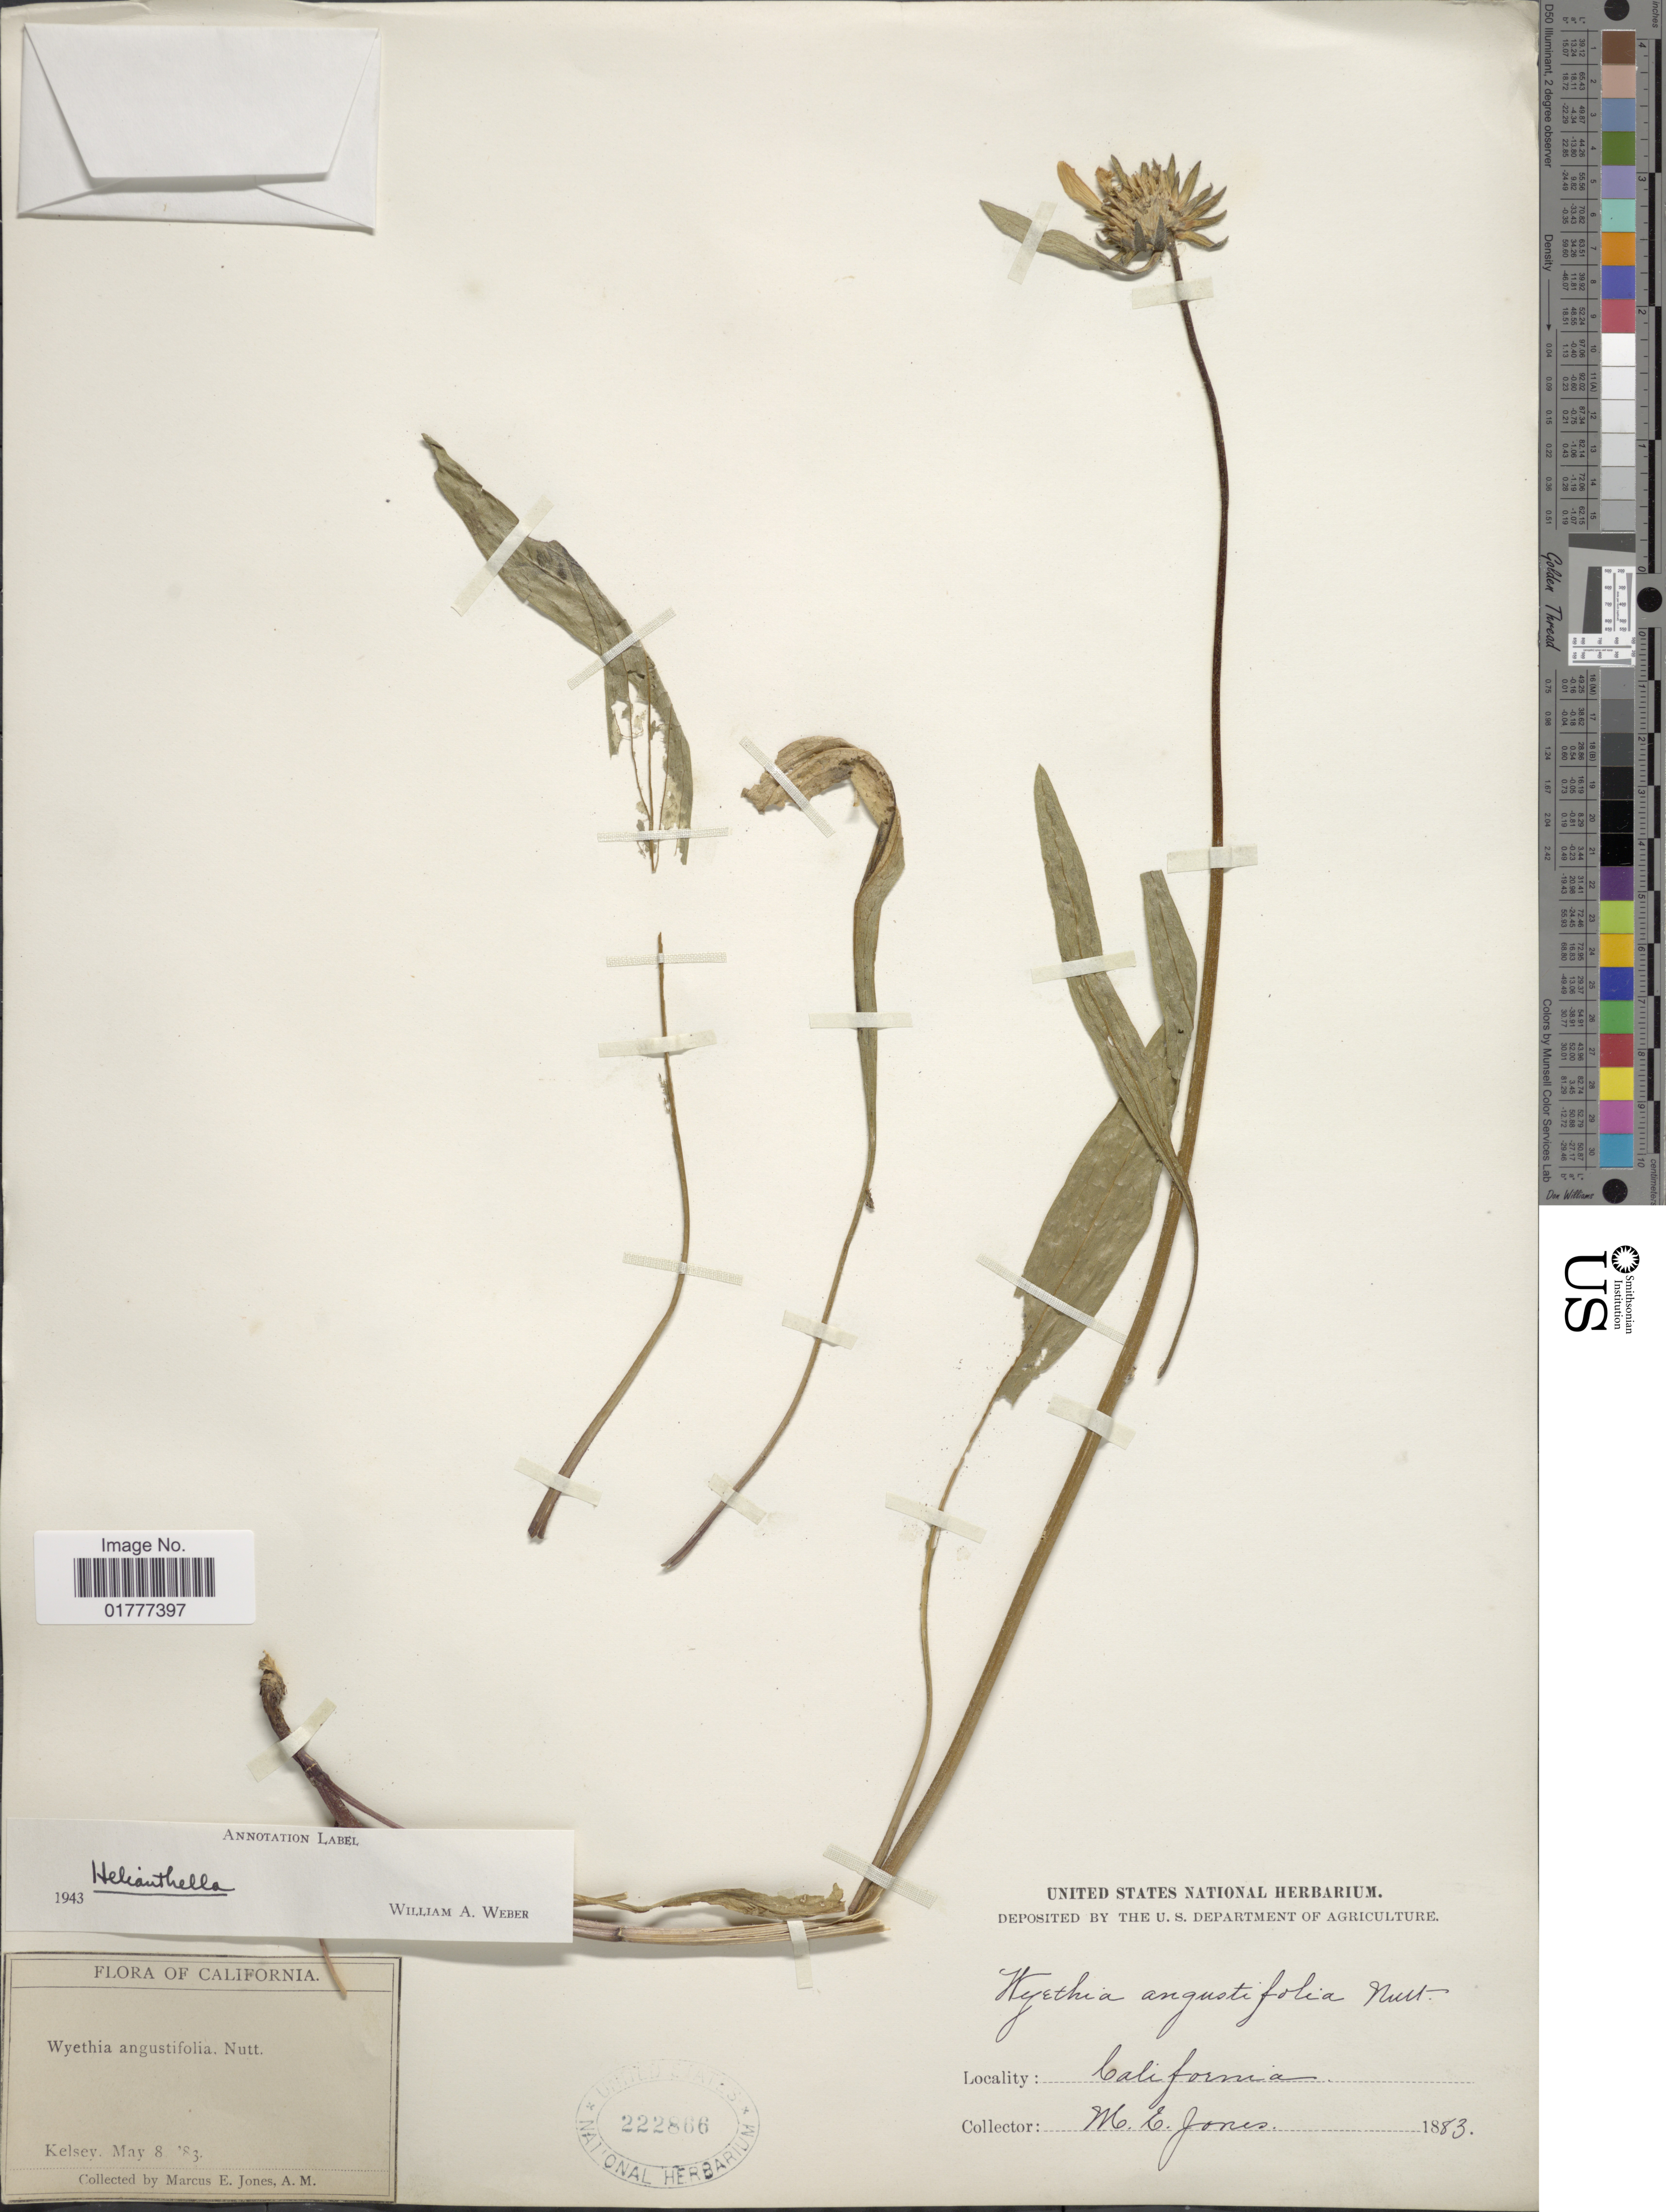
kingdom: Plantae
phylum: Tracheophyta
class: Magnoliopsida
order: Asterales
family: Asteraceae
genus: Helianthella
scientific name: Helianthella sp.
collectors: M. E. Jones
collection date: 1883-05-08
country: United States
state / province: California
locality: Kelsey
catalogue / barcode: US 222866